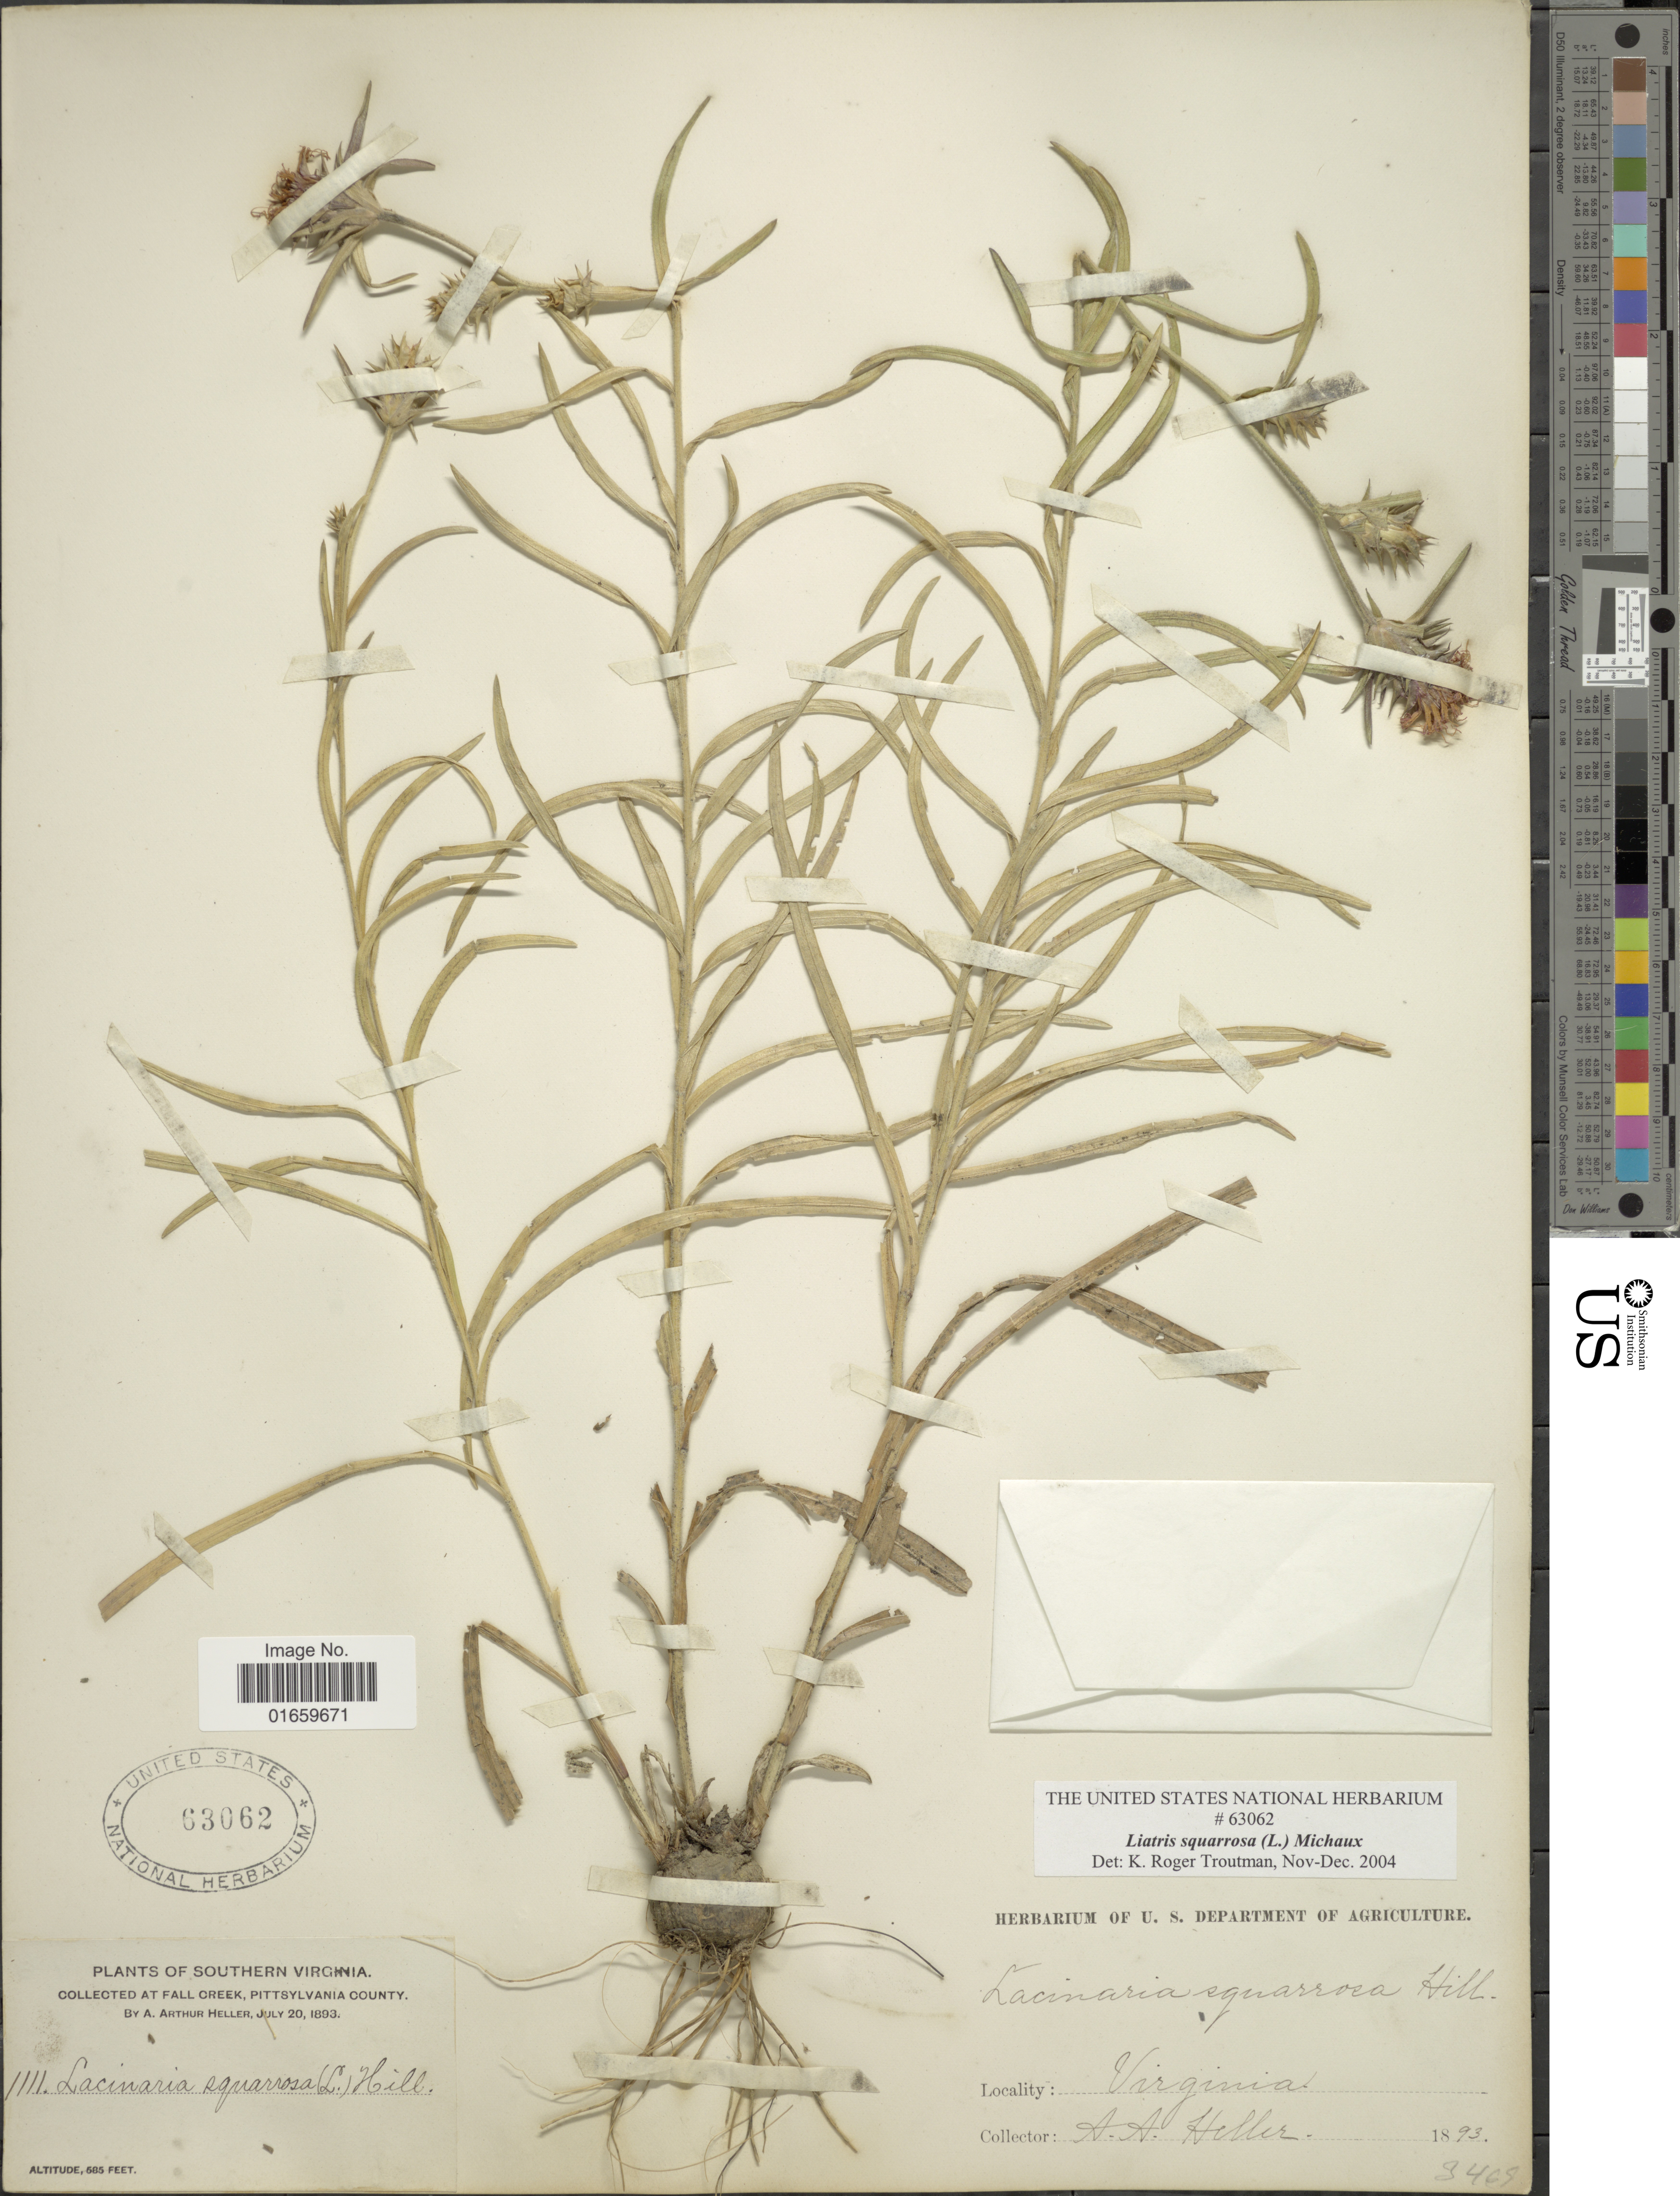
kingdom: Plantae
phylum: Tracheophyta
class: Magnoliopsida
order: Asterales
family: Asteraceae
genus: Liatris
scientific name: Liatris squarrosa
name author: (L.) Michx.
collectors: A. A. Heller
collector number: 3408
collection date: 1893-07-20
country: United States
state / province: Virginia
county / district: Pittsylvania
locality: Southern Virginia, Fall Creek, Pittsylvania County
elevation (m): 178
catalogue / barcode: US 63062